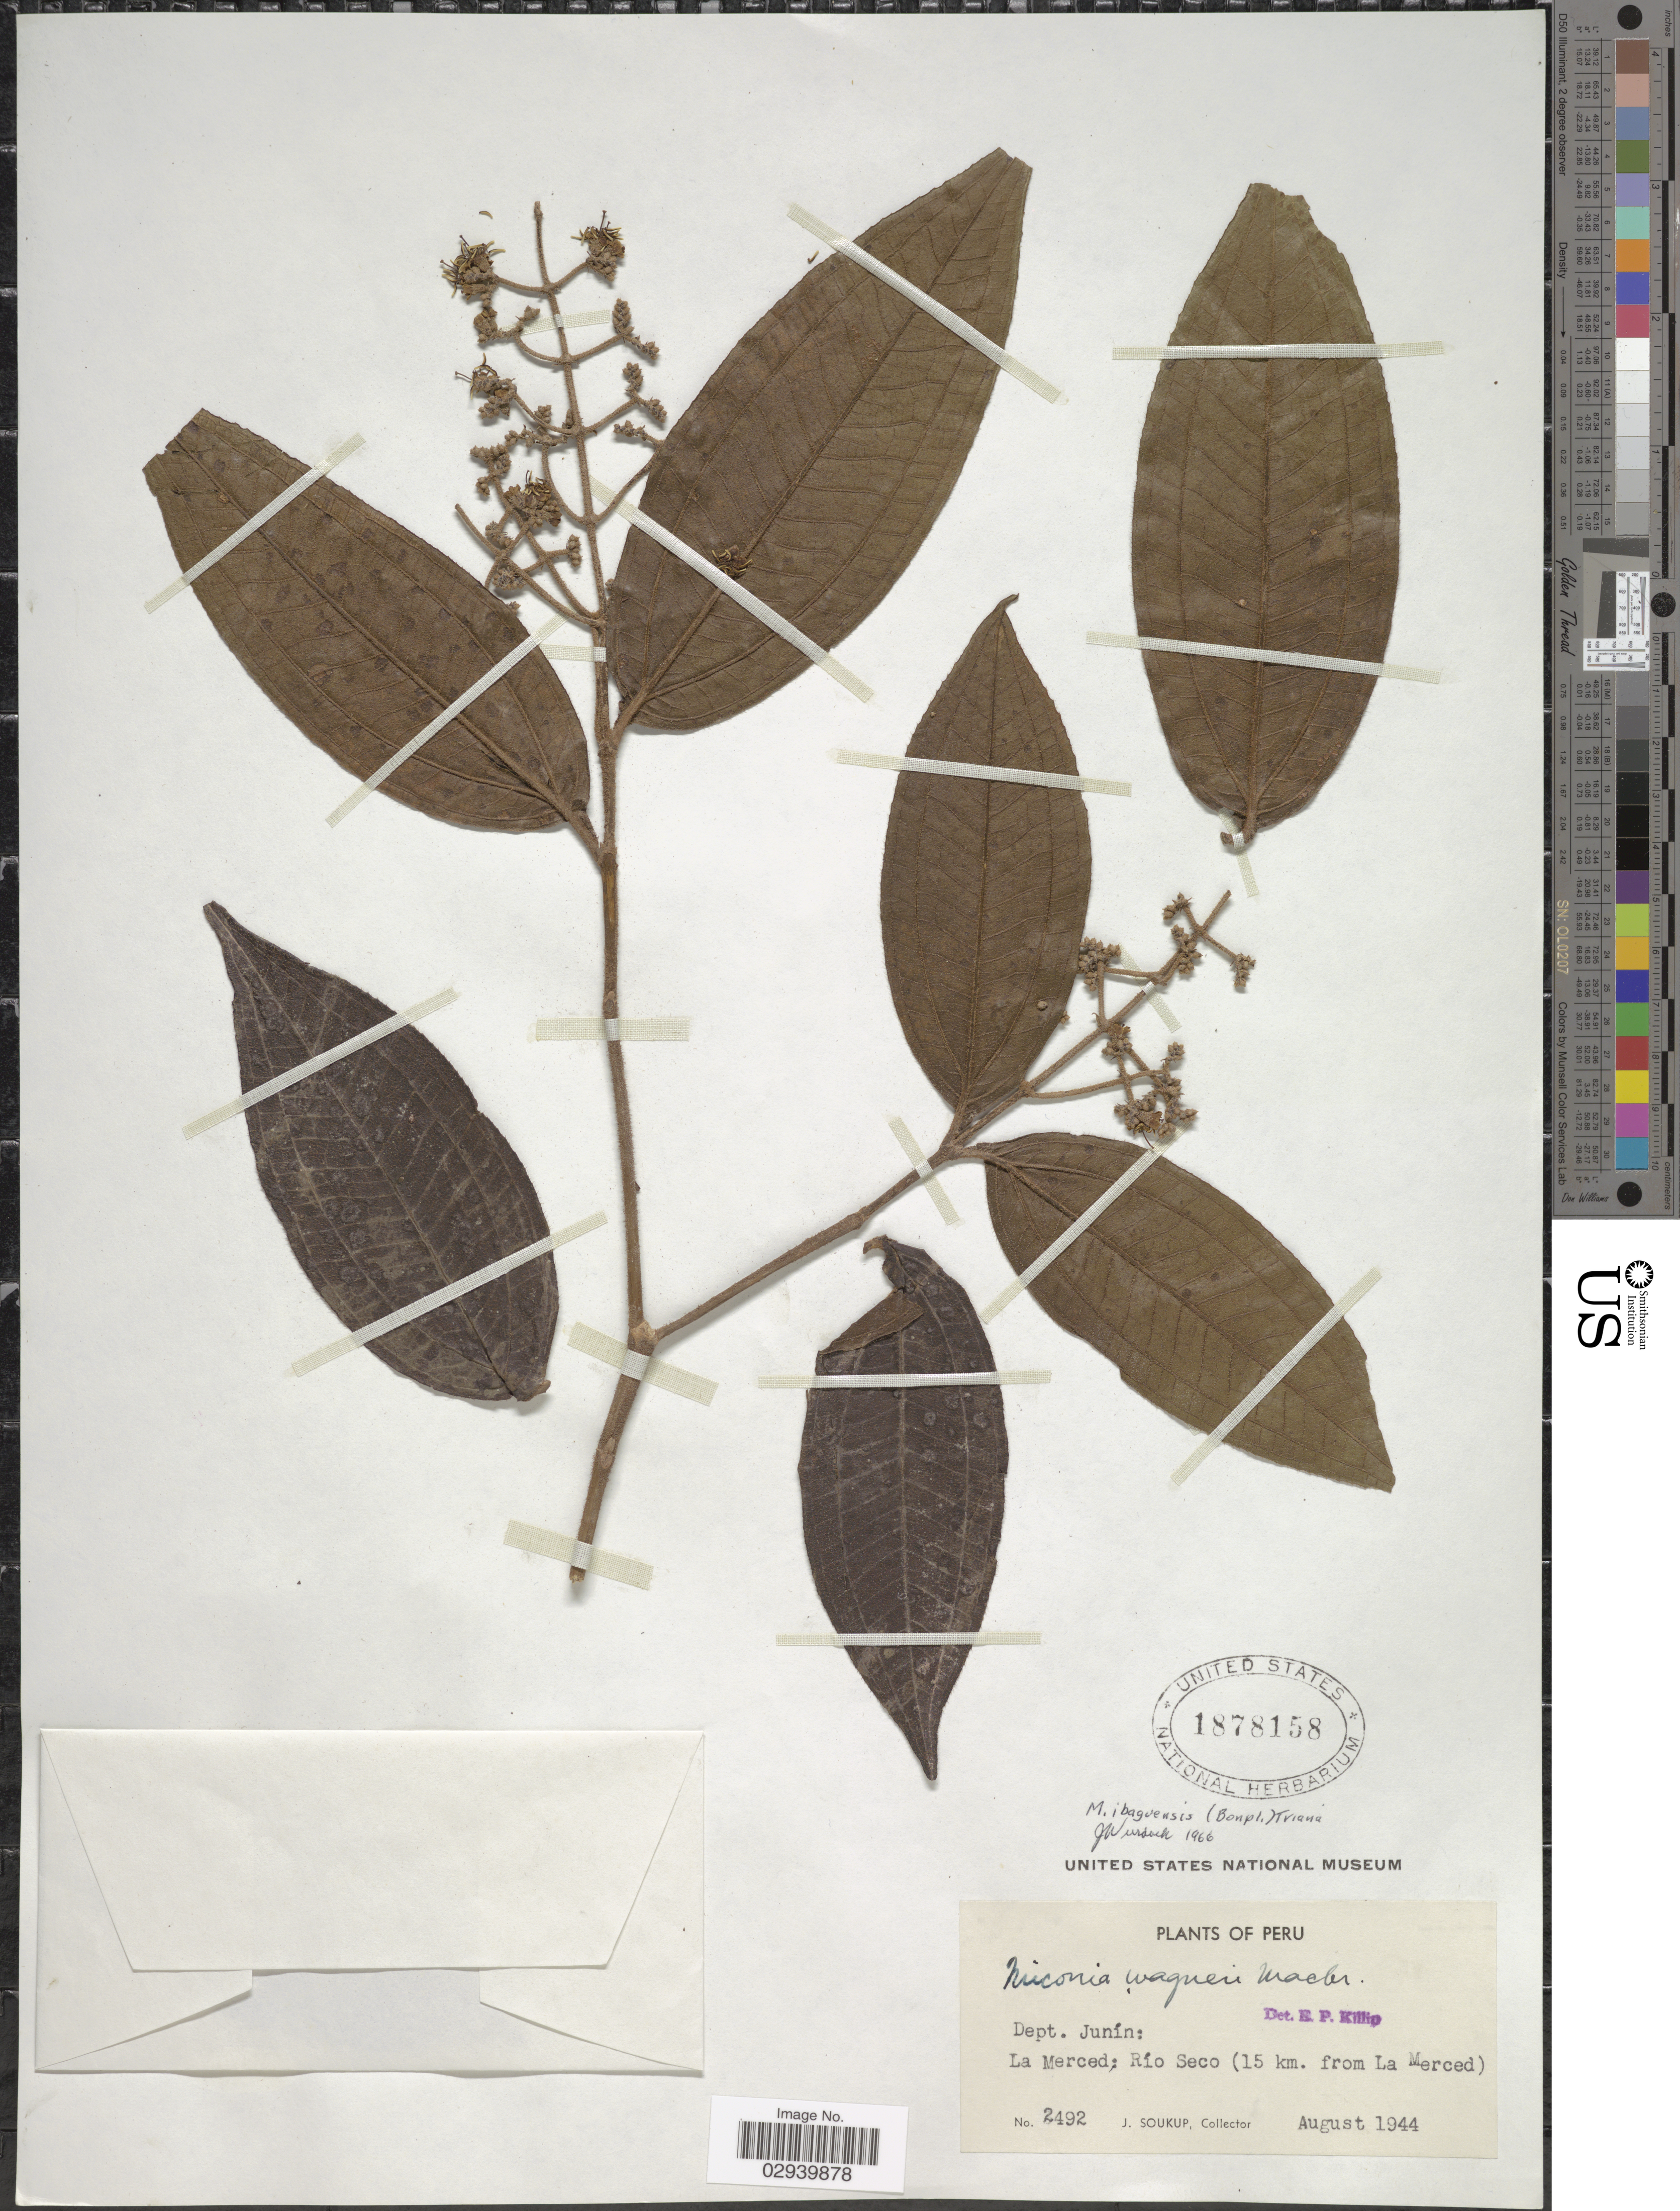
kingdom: Plantae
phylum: Tracheophyta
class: Magnoliopsida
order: Myrtales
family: Melastomataceae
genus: Miconia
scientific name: Miconia ibaguensis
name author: (Bonpl.) Triana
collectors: J. Soukup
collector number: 2492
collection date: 1944-08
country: Peru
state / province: Junín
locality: Dept. Junín: La Merced: Río Seco (15 km. from La Merced).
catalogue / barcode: US 1878158